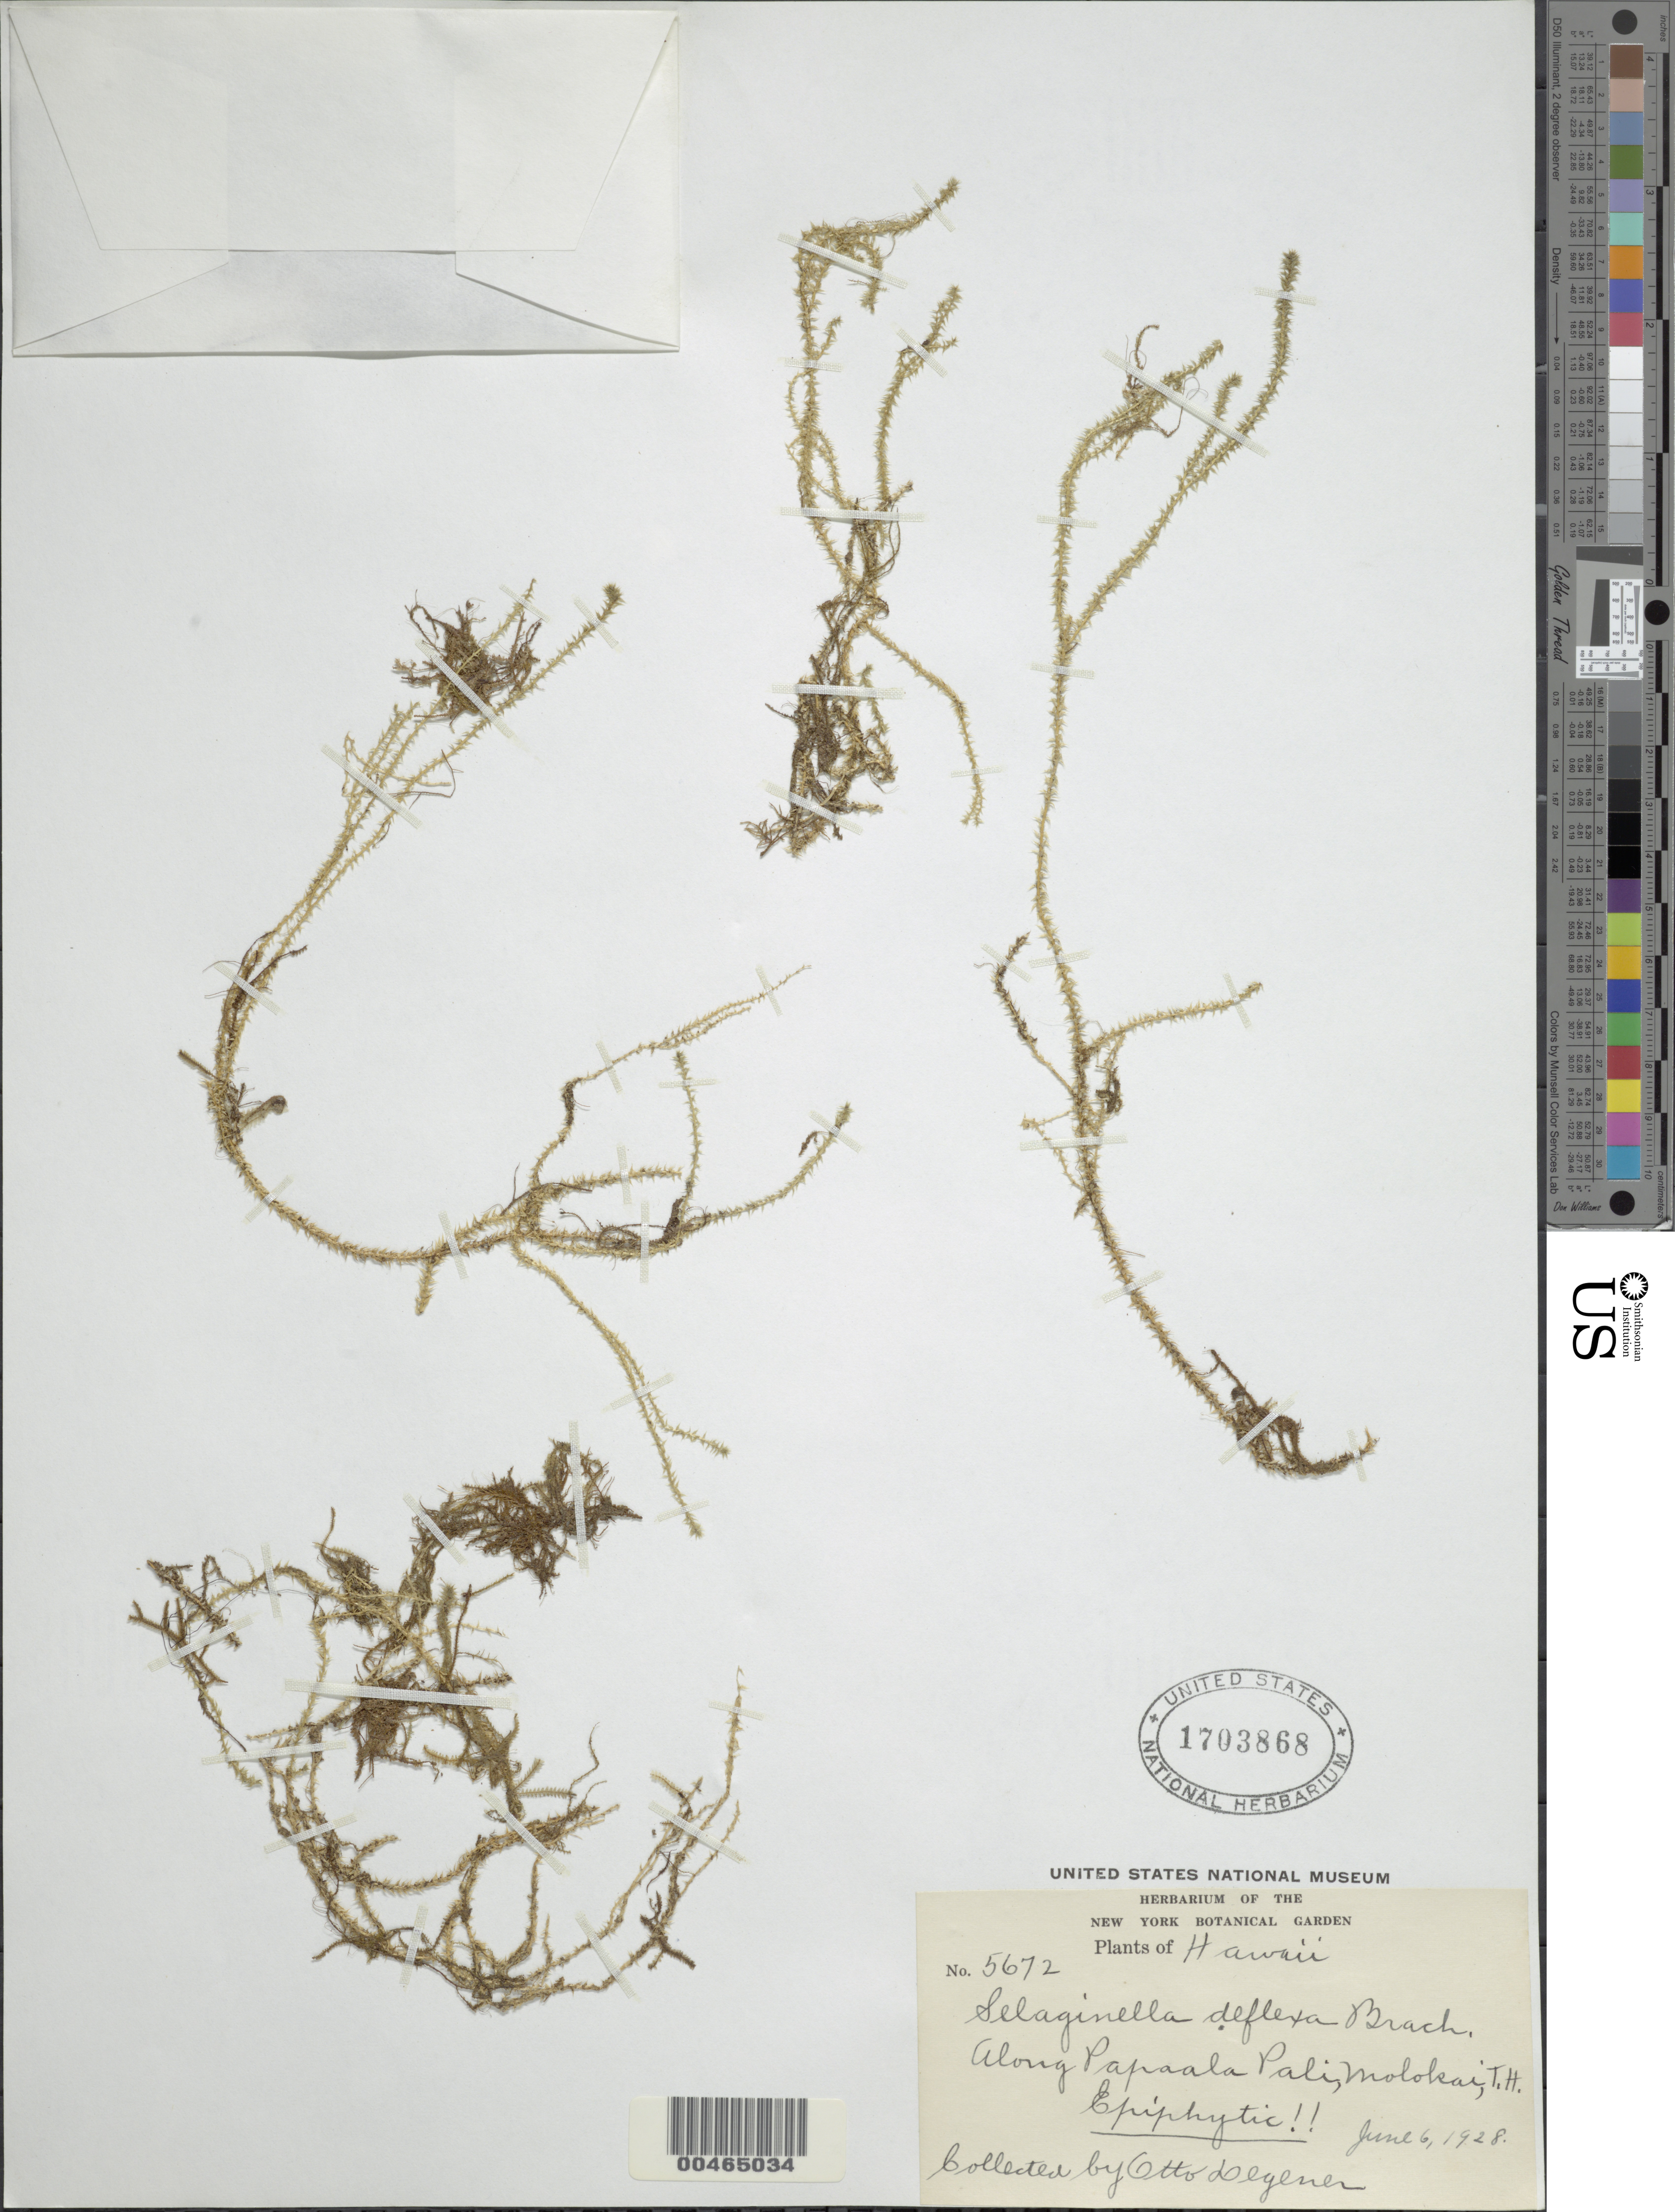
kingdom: Plantae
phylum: Tracheophyta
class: Lycopodiopsida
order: Selaginellales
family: Selaginellaceae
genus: Selaginella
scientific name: Selaginella deflexa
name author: Brack. in Wilkes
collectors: O. Degener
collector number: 5672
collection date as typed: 6 Jun 1928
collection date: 1928-06-06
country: United States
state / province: Hawaii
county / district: Maui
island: Moloka'i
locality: Along Papaala Pali, Molokai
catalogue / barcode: US 1703868